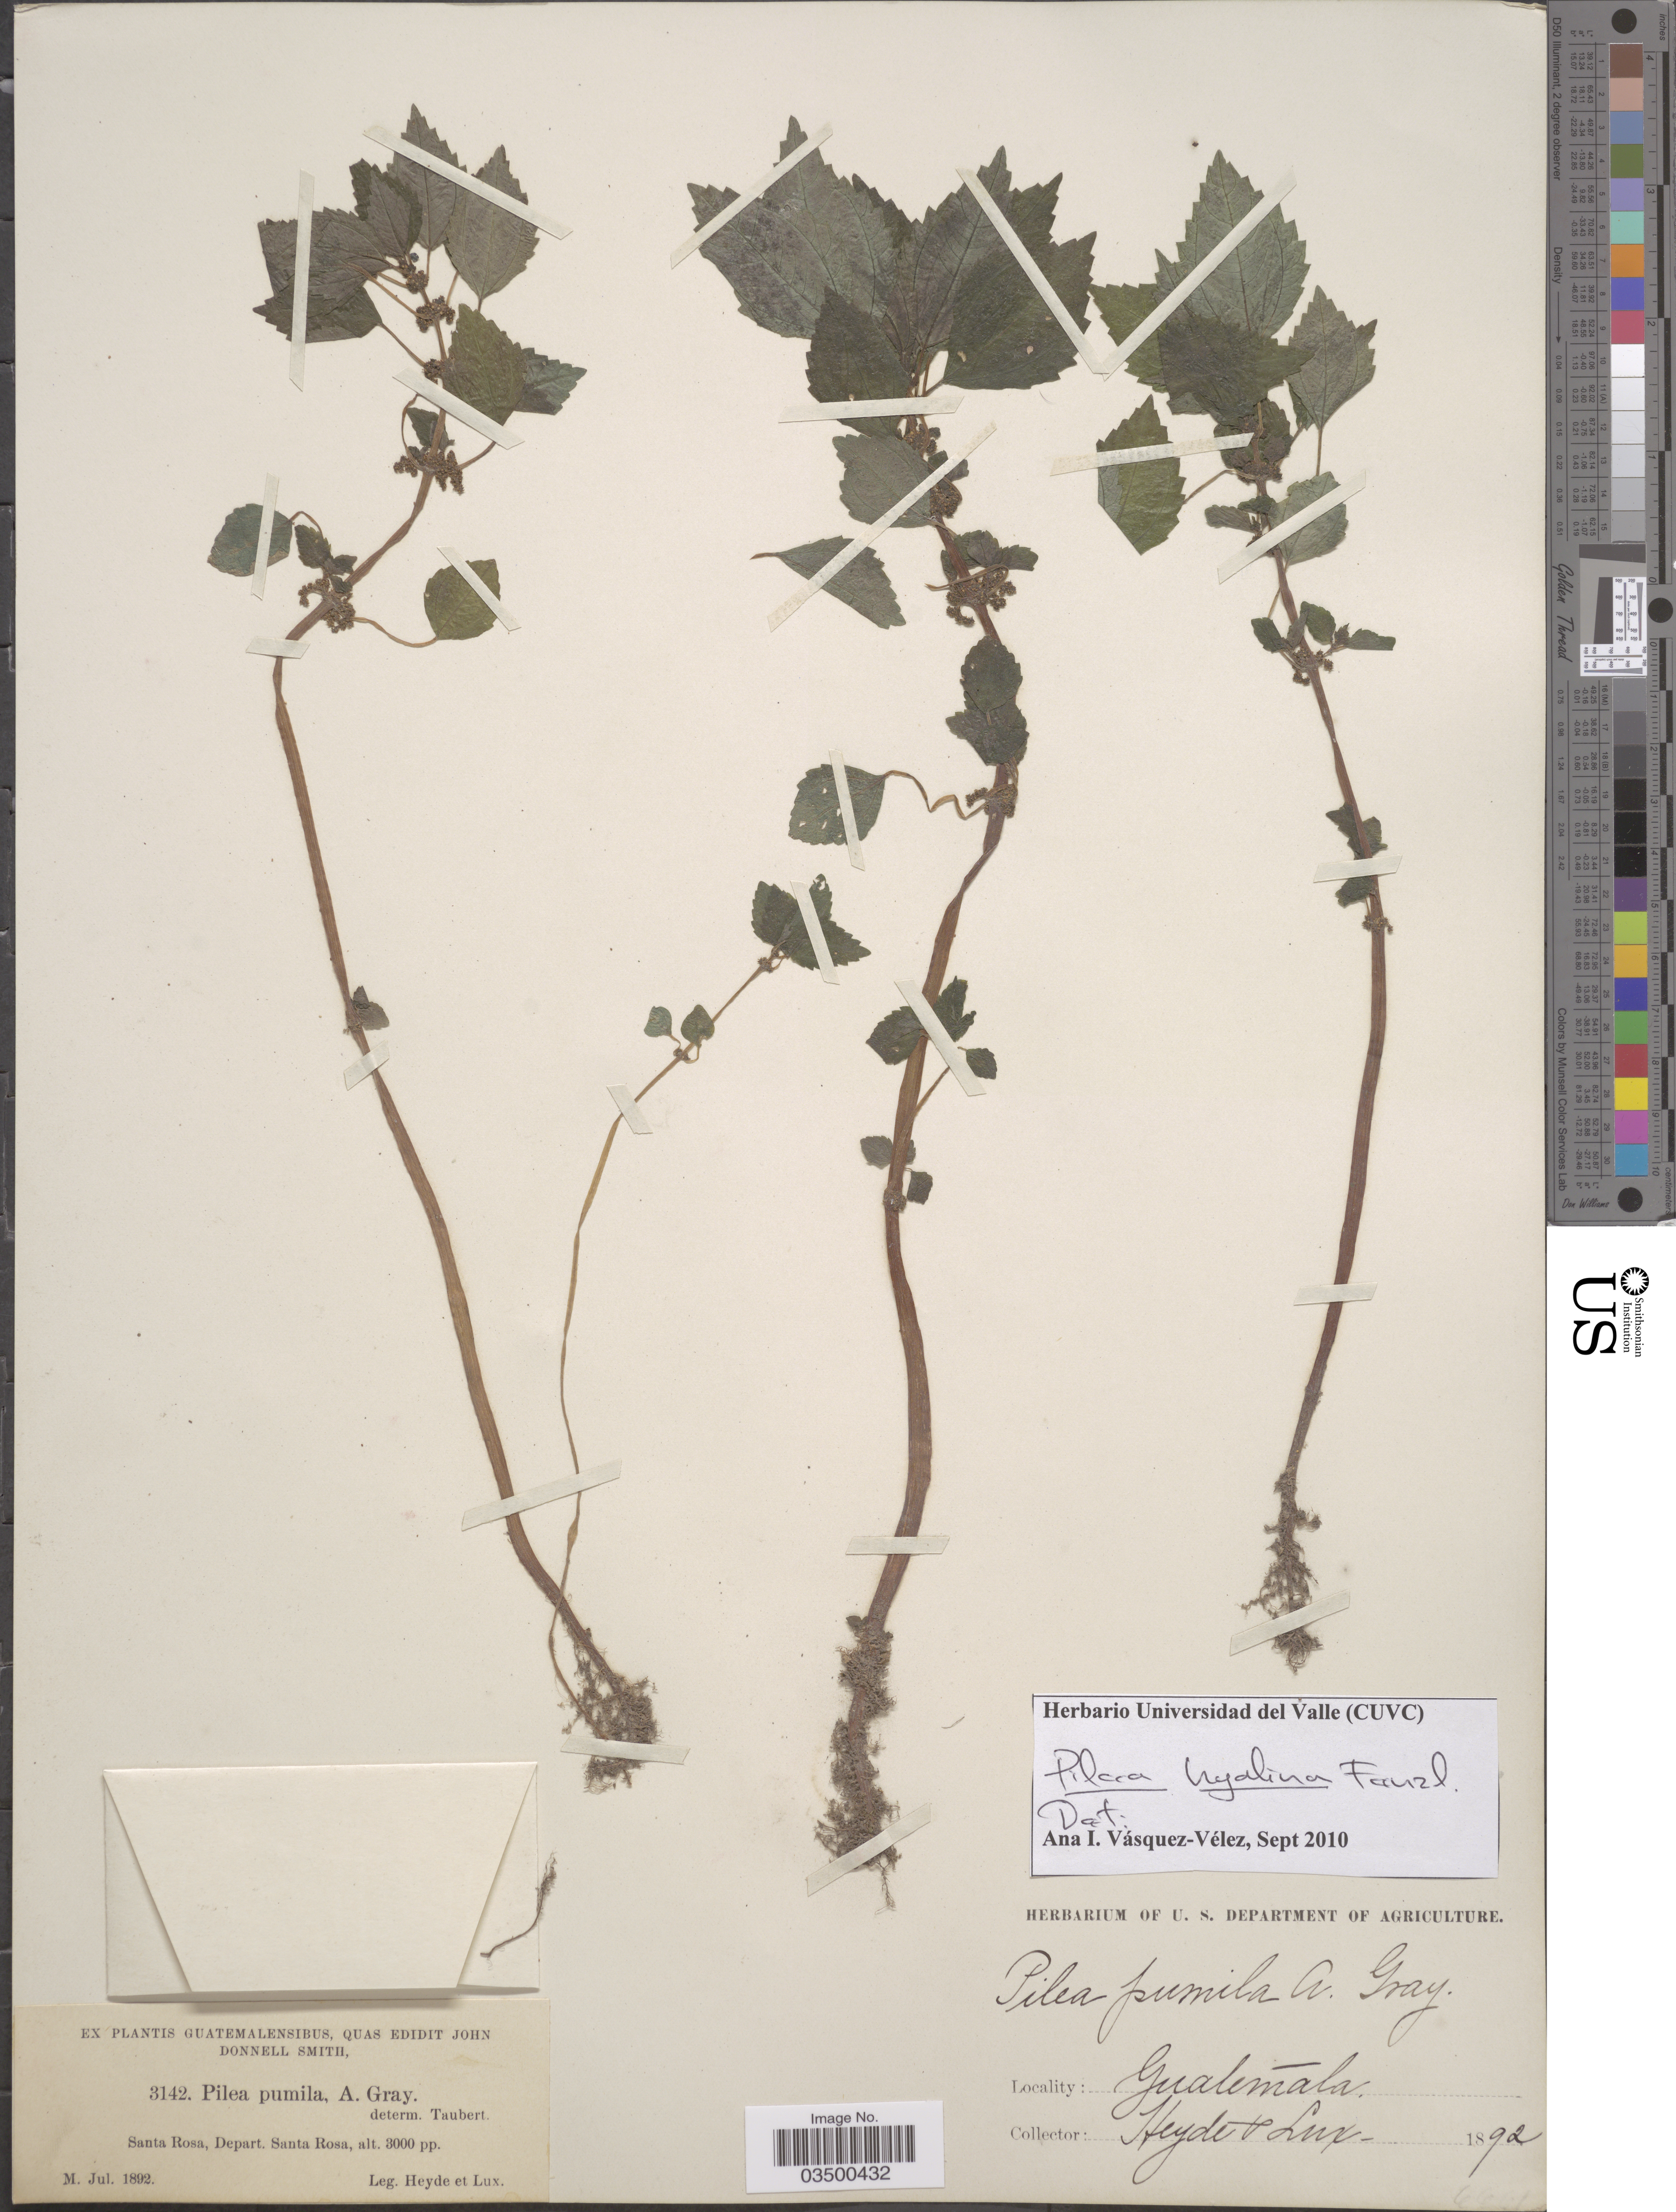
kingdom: Plantae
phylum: Tracheophyta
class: Magnoliopsida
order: Rosales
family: Urticaceae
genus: Pilea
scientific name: Pilea hyalina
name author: Fenzl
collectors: Heyde & Lux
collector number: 3142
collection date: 1892-07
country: Guatemala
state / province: Santa Rosa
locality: Depart. Santa Rosa.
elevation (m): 914